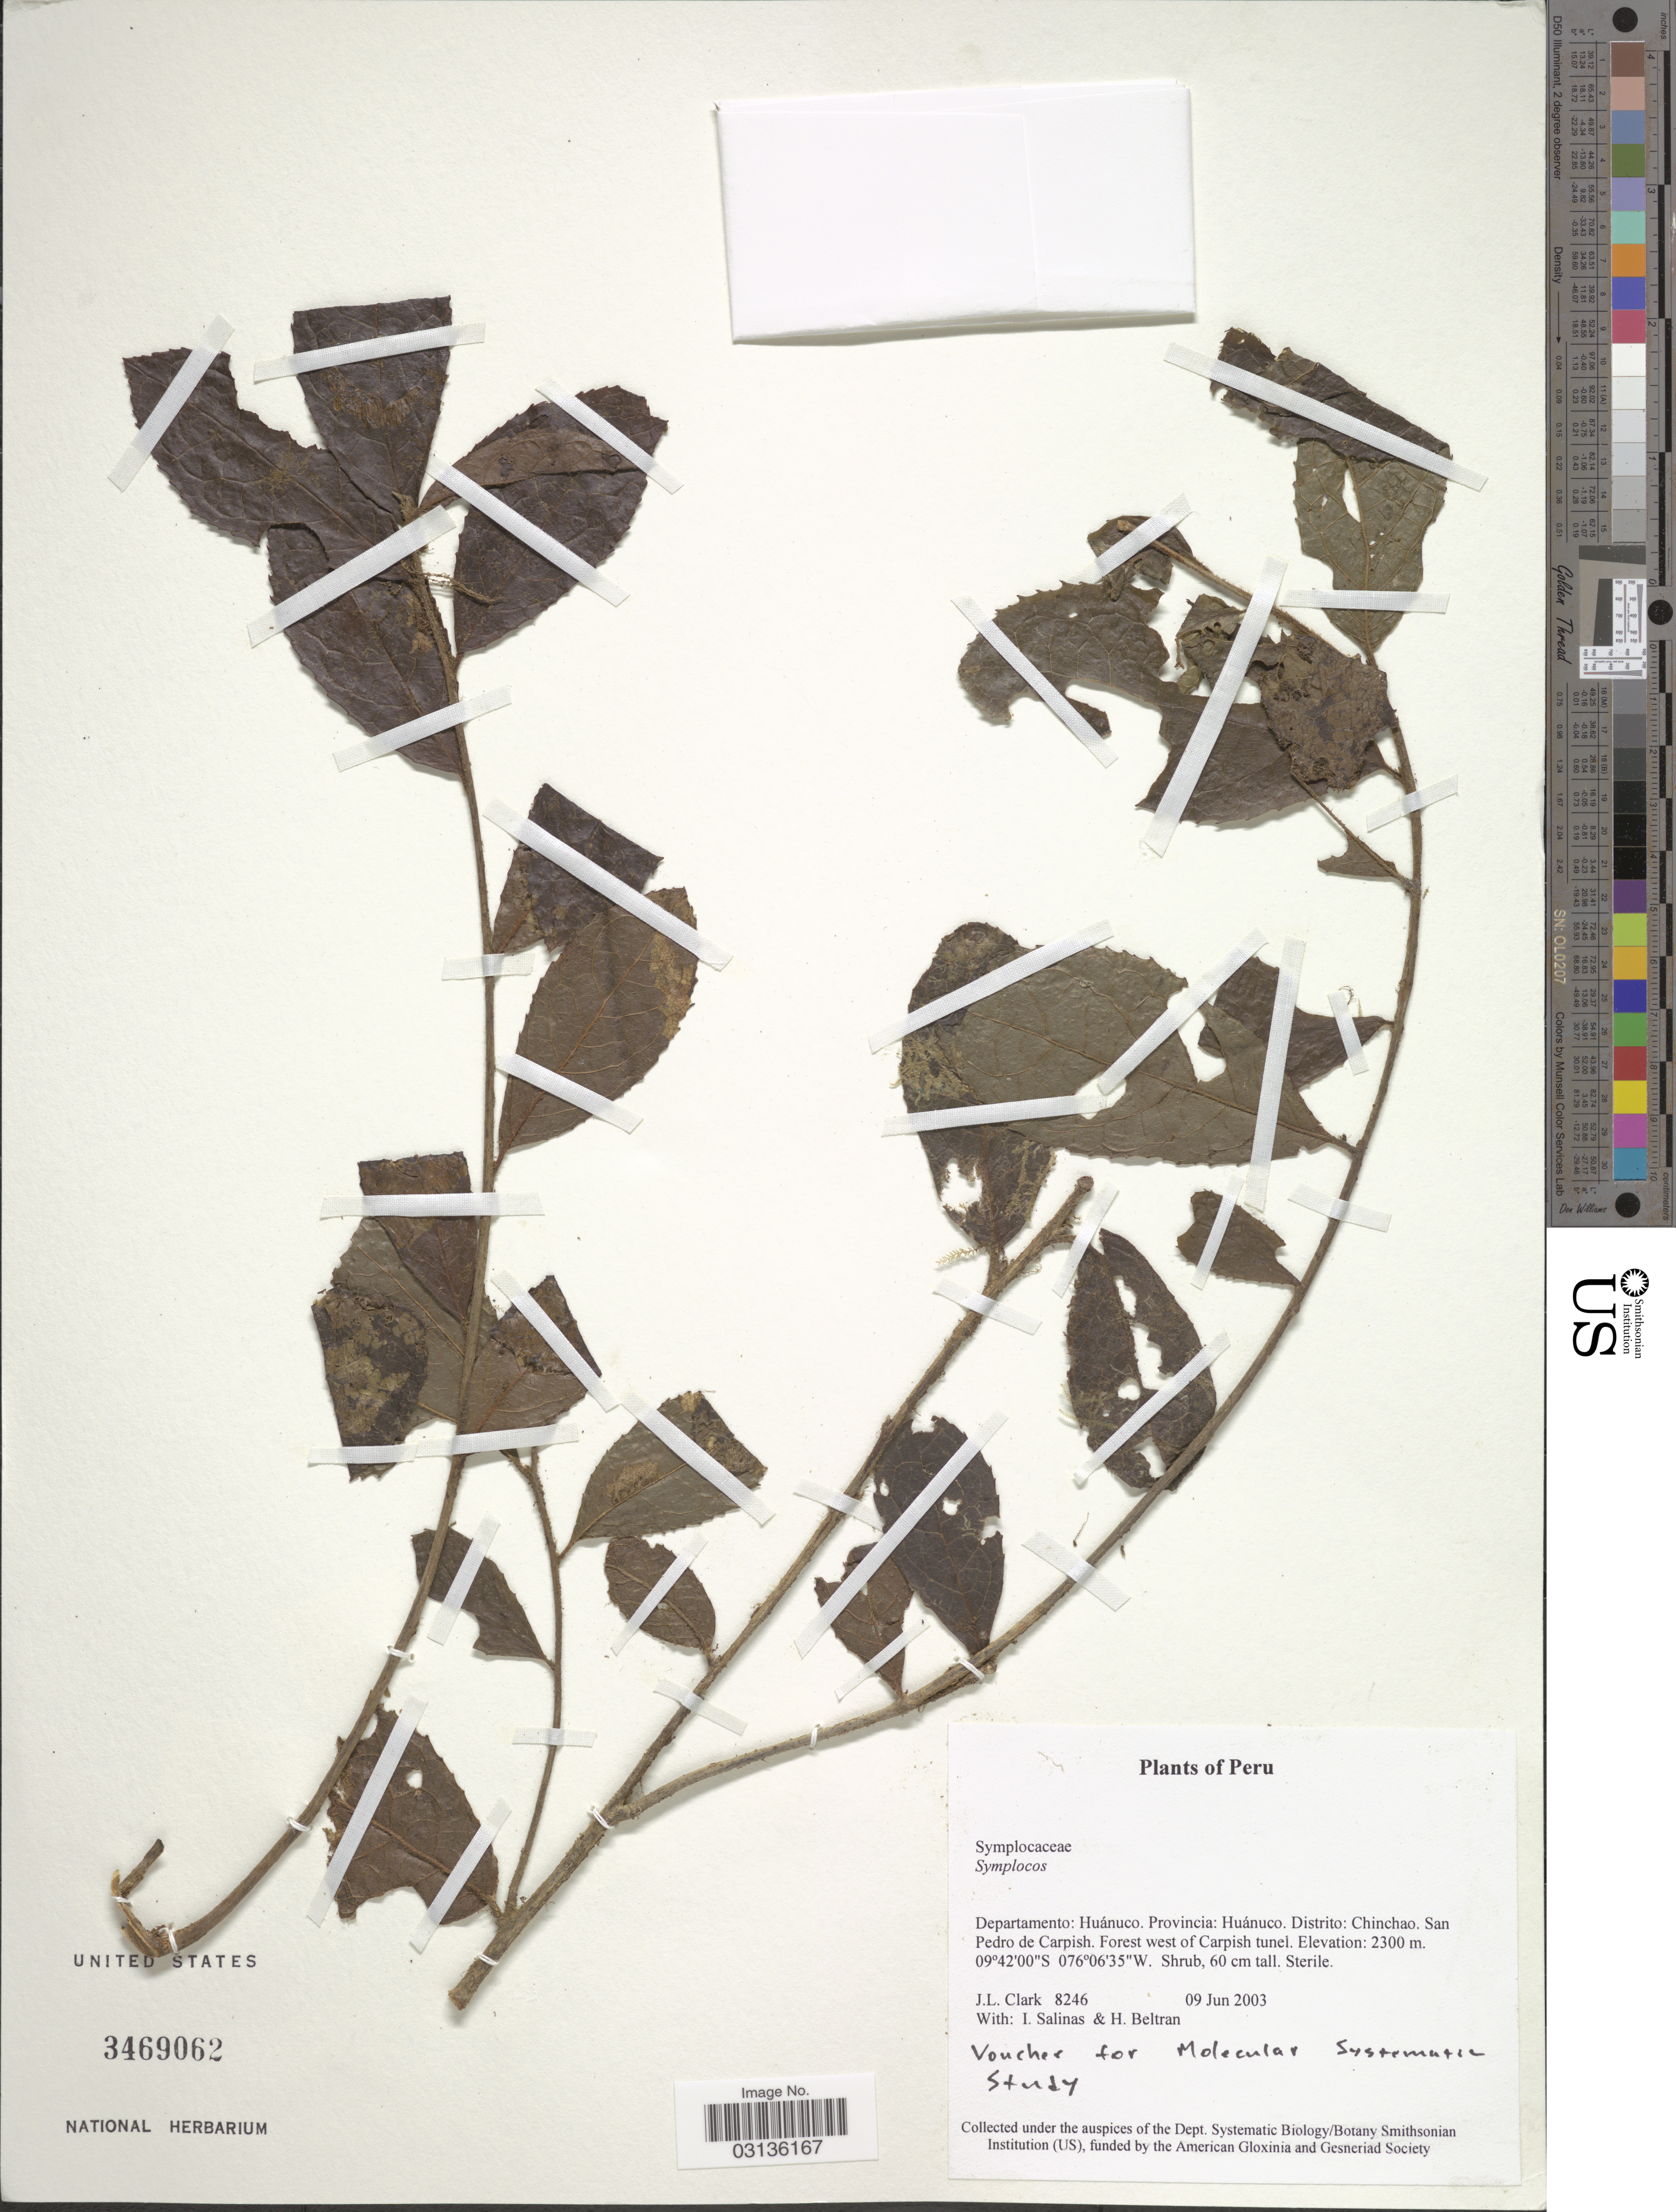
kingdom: Plantae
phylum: Tracheophyta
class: Magnoliopsida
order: Ericales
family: Symplocaceae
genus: Symplocos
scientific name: Symplocos sp.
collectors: J. L. Clark, I. Salinas & H. Beltran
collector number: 8246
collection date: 2003-06-09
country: Peru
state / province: Huánuco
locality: Departamento: Huánuco. Provincia: Huánuco. Distrito: Chinchao. San Pedro de Carpish. Forest west of Carpish tunel.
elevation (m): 2300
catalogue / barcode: US 3469062